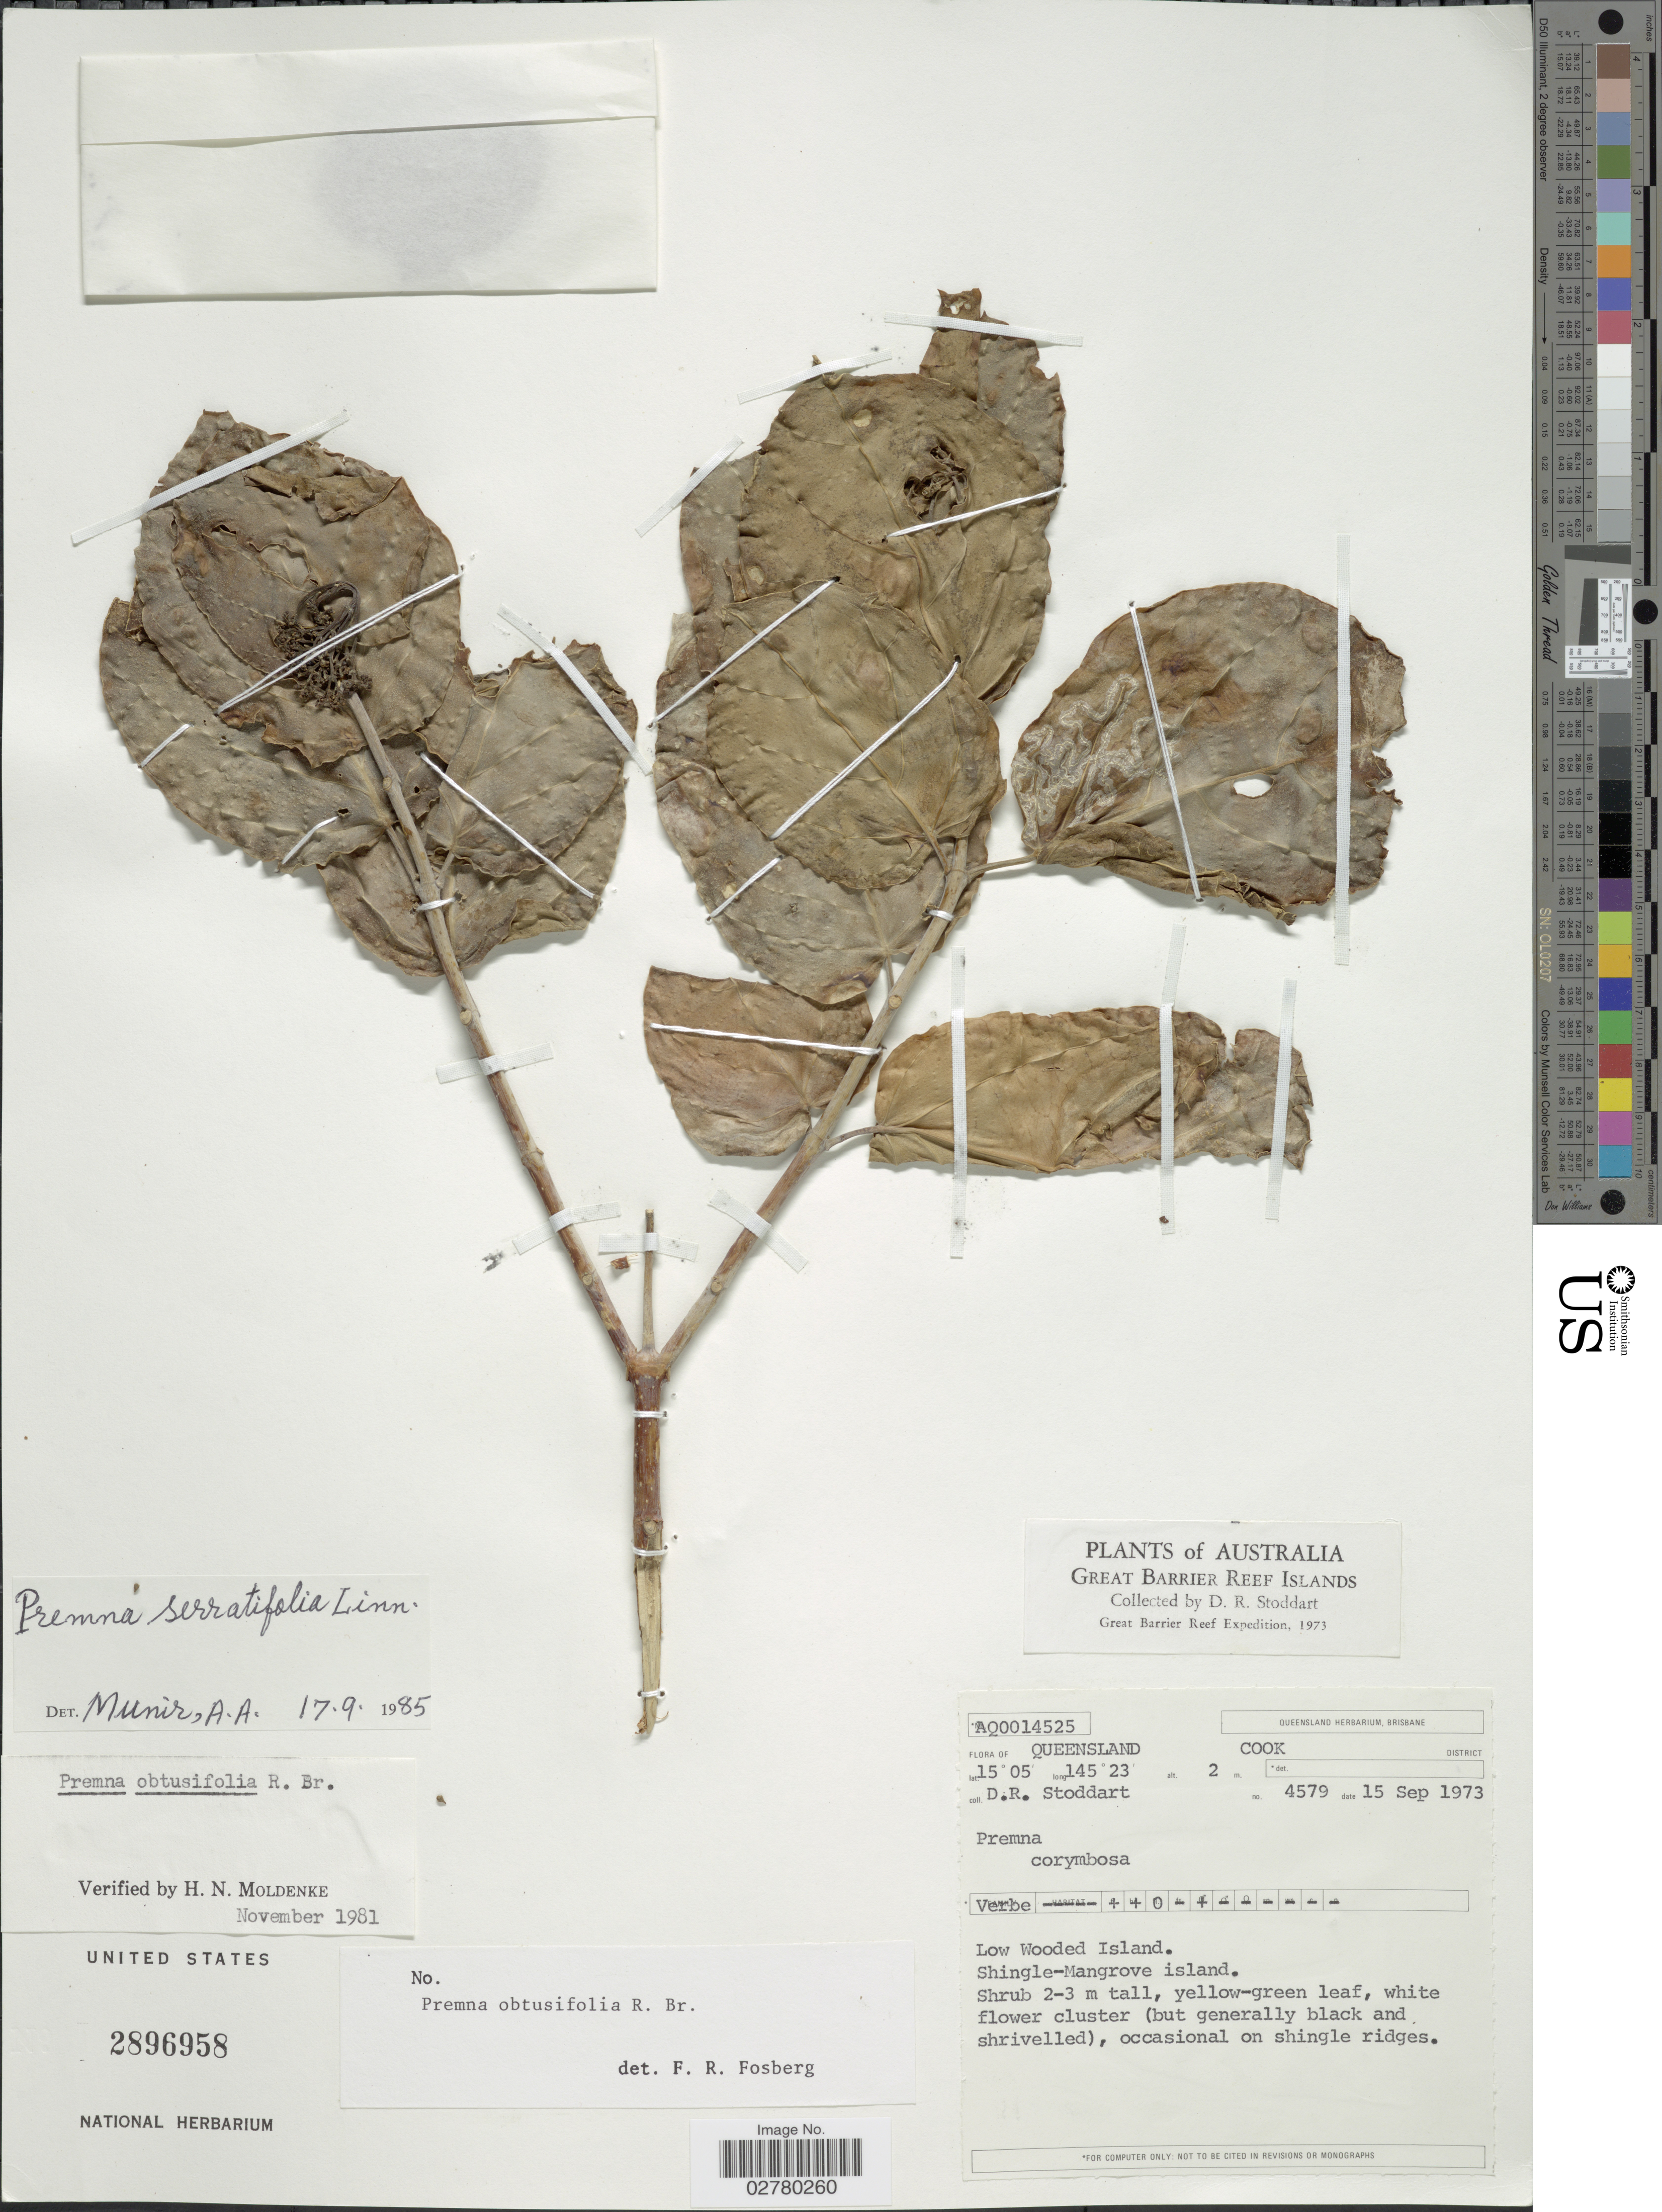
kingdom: Plantae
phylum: Tracheophyta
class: Magnoliopsida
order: Lamiales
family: Lamiaceae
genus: Premna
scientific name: Premna serratifolia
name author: L.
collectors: D. R. Stoddart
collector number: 4579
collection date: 1973-09-15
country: Australia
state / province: Queensland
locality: Great Barrier Reef Islands, Cook District, Low Wooded Island, Shingle-Mangrove island.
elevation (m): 2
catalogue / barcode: US 2896958